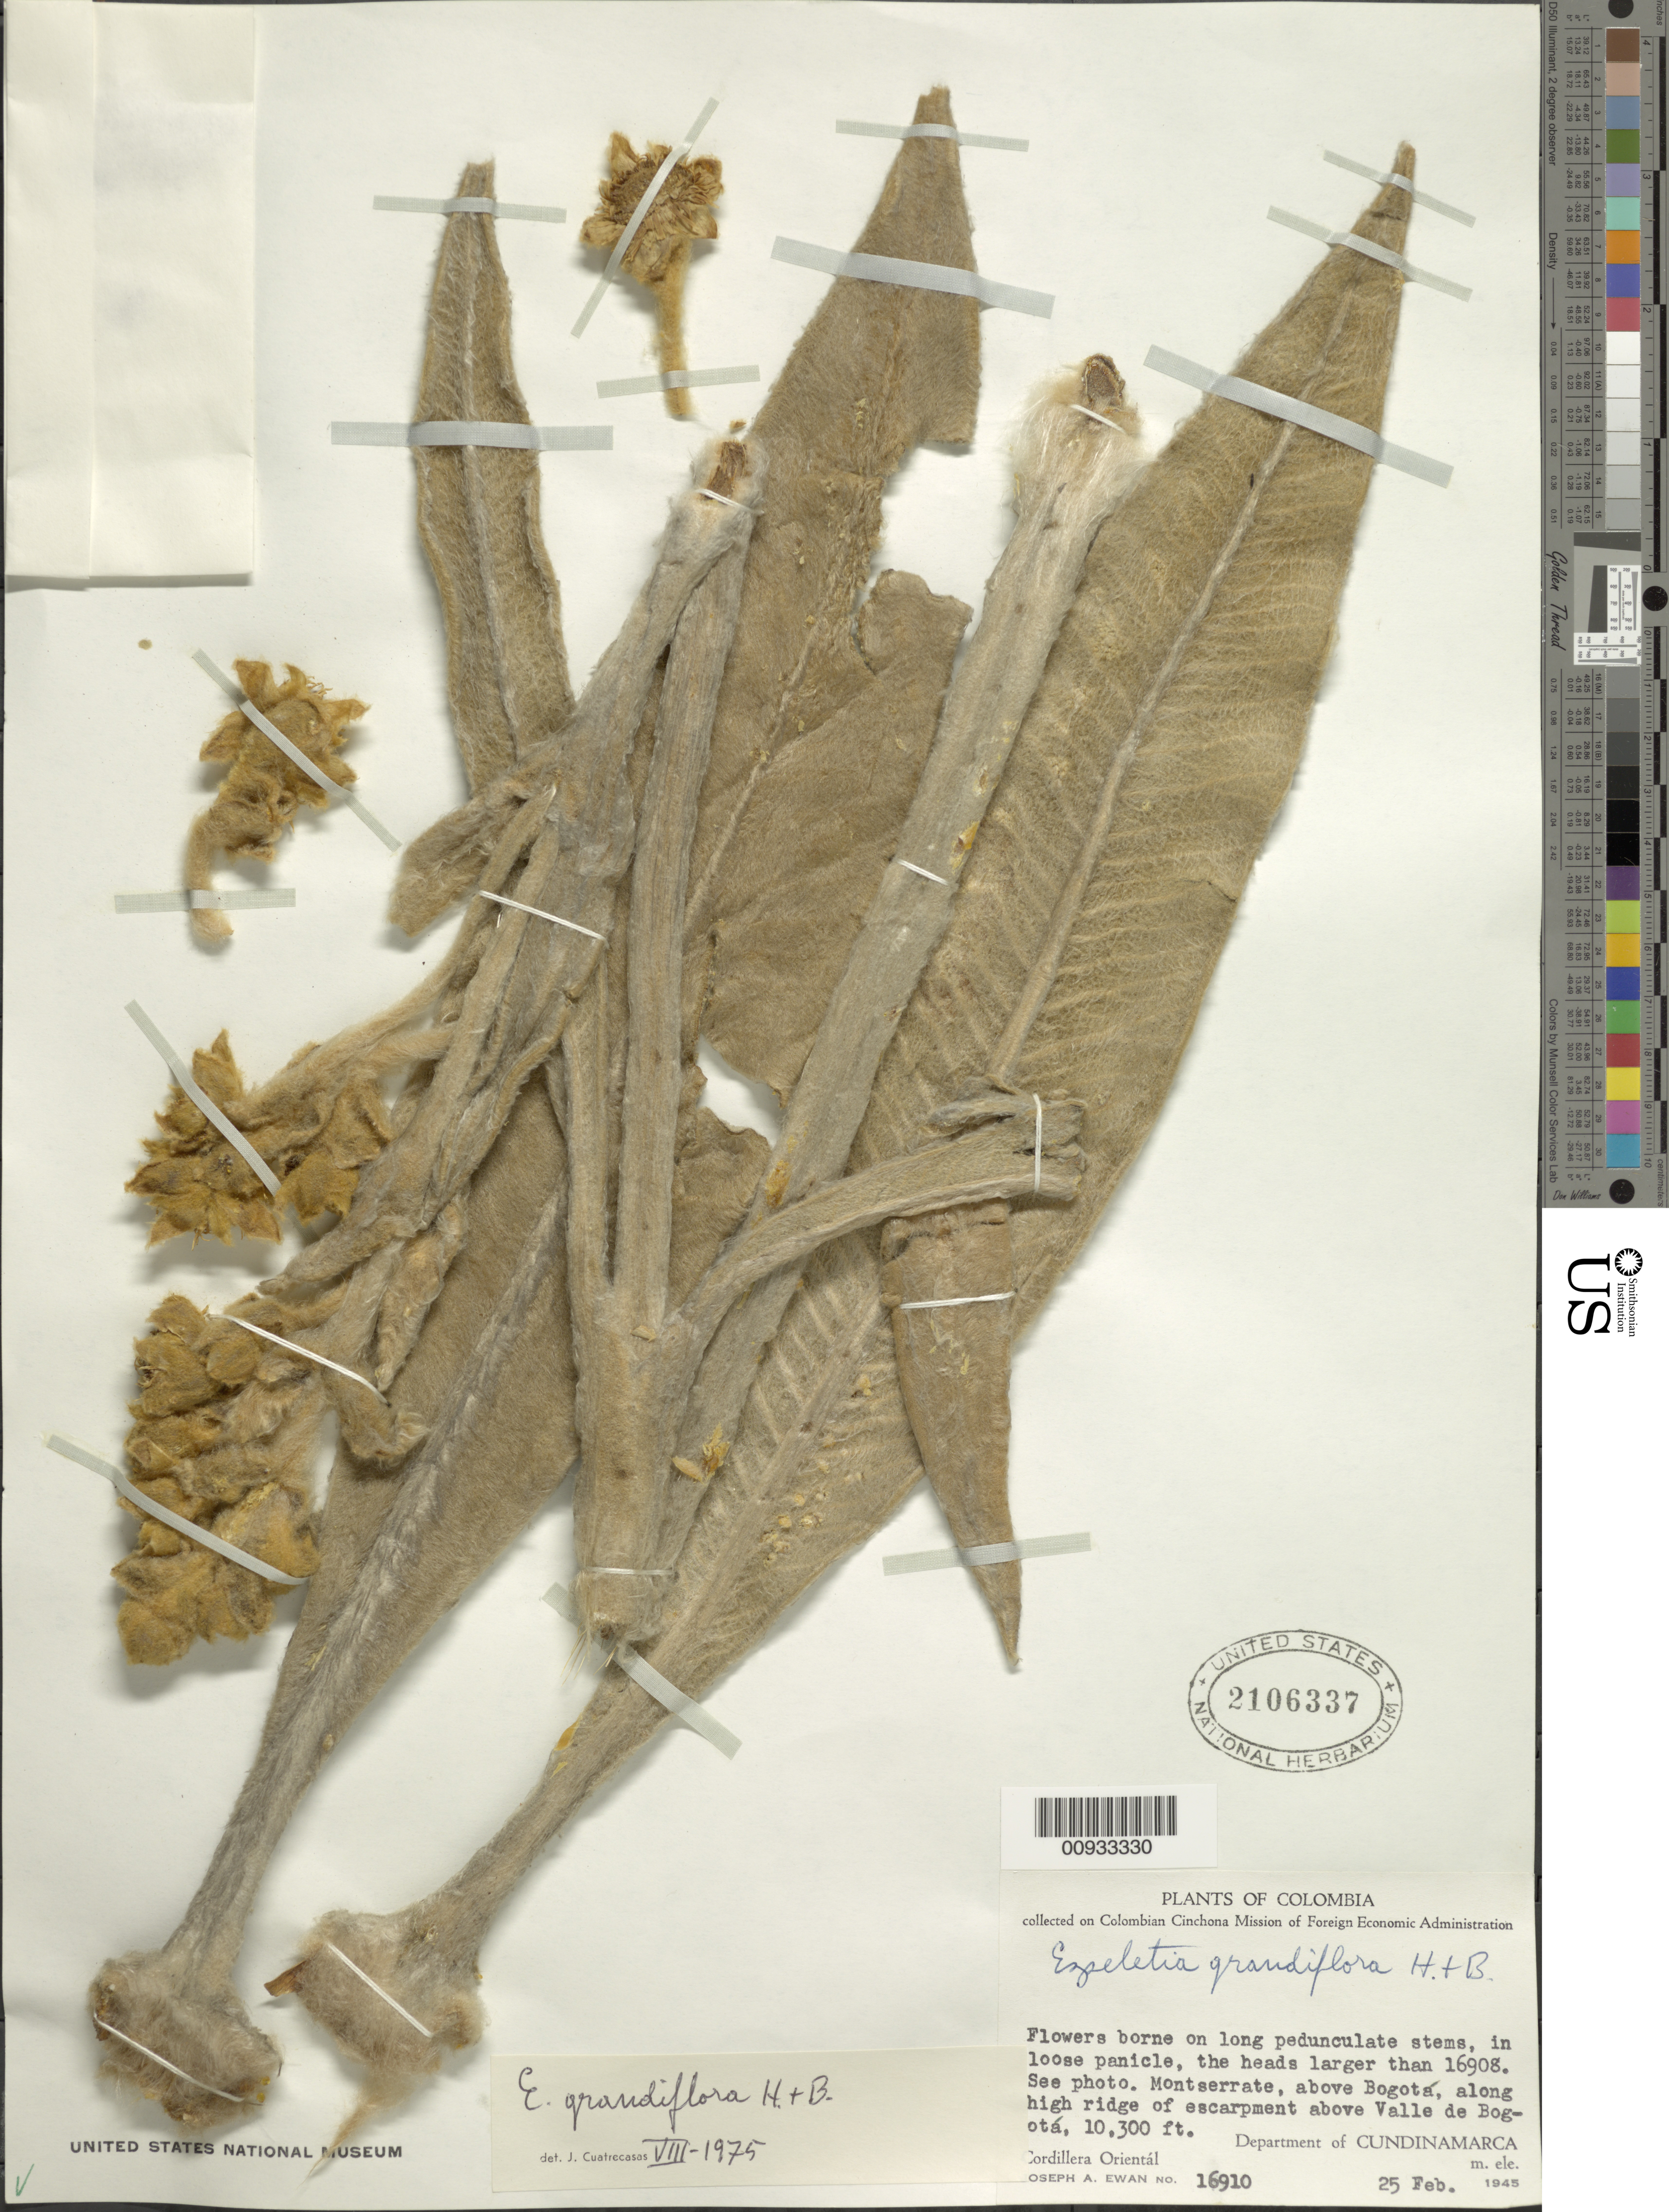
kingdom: Plantae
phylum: Tracheophyta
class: Magnoliopsida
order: Asterales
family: Asteraceae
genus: Espeletia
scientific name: Espeletia grandiflora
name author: Humb. & Bonpl.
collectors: J. A. Ewan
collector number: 16910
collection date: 1945-02-25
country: Colombia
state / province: Cundinamarca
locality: Cordillera Oriental. Monserrate, above Bogotá, along high ridge of escarpment above Valle de Bogotá.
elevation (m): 3400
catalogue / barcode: US 2106337